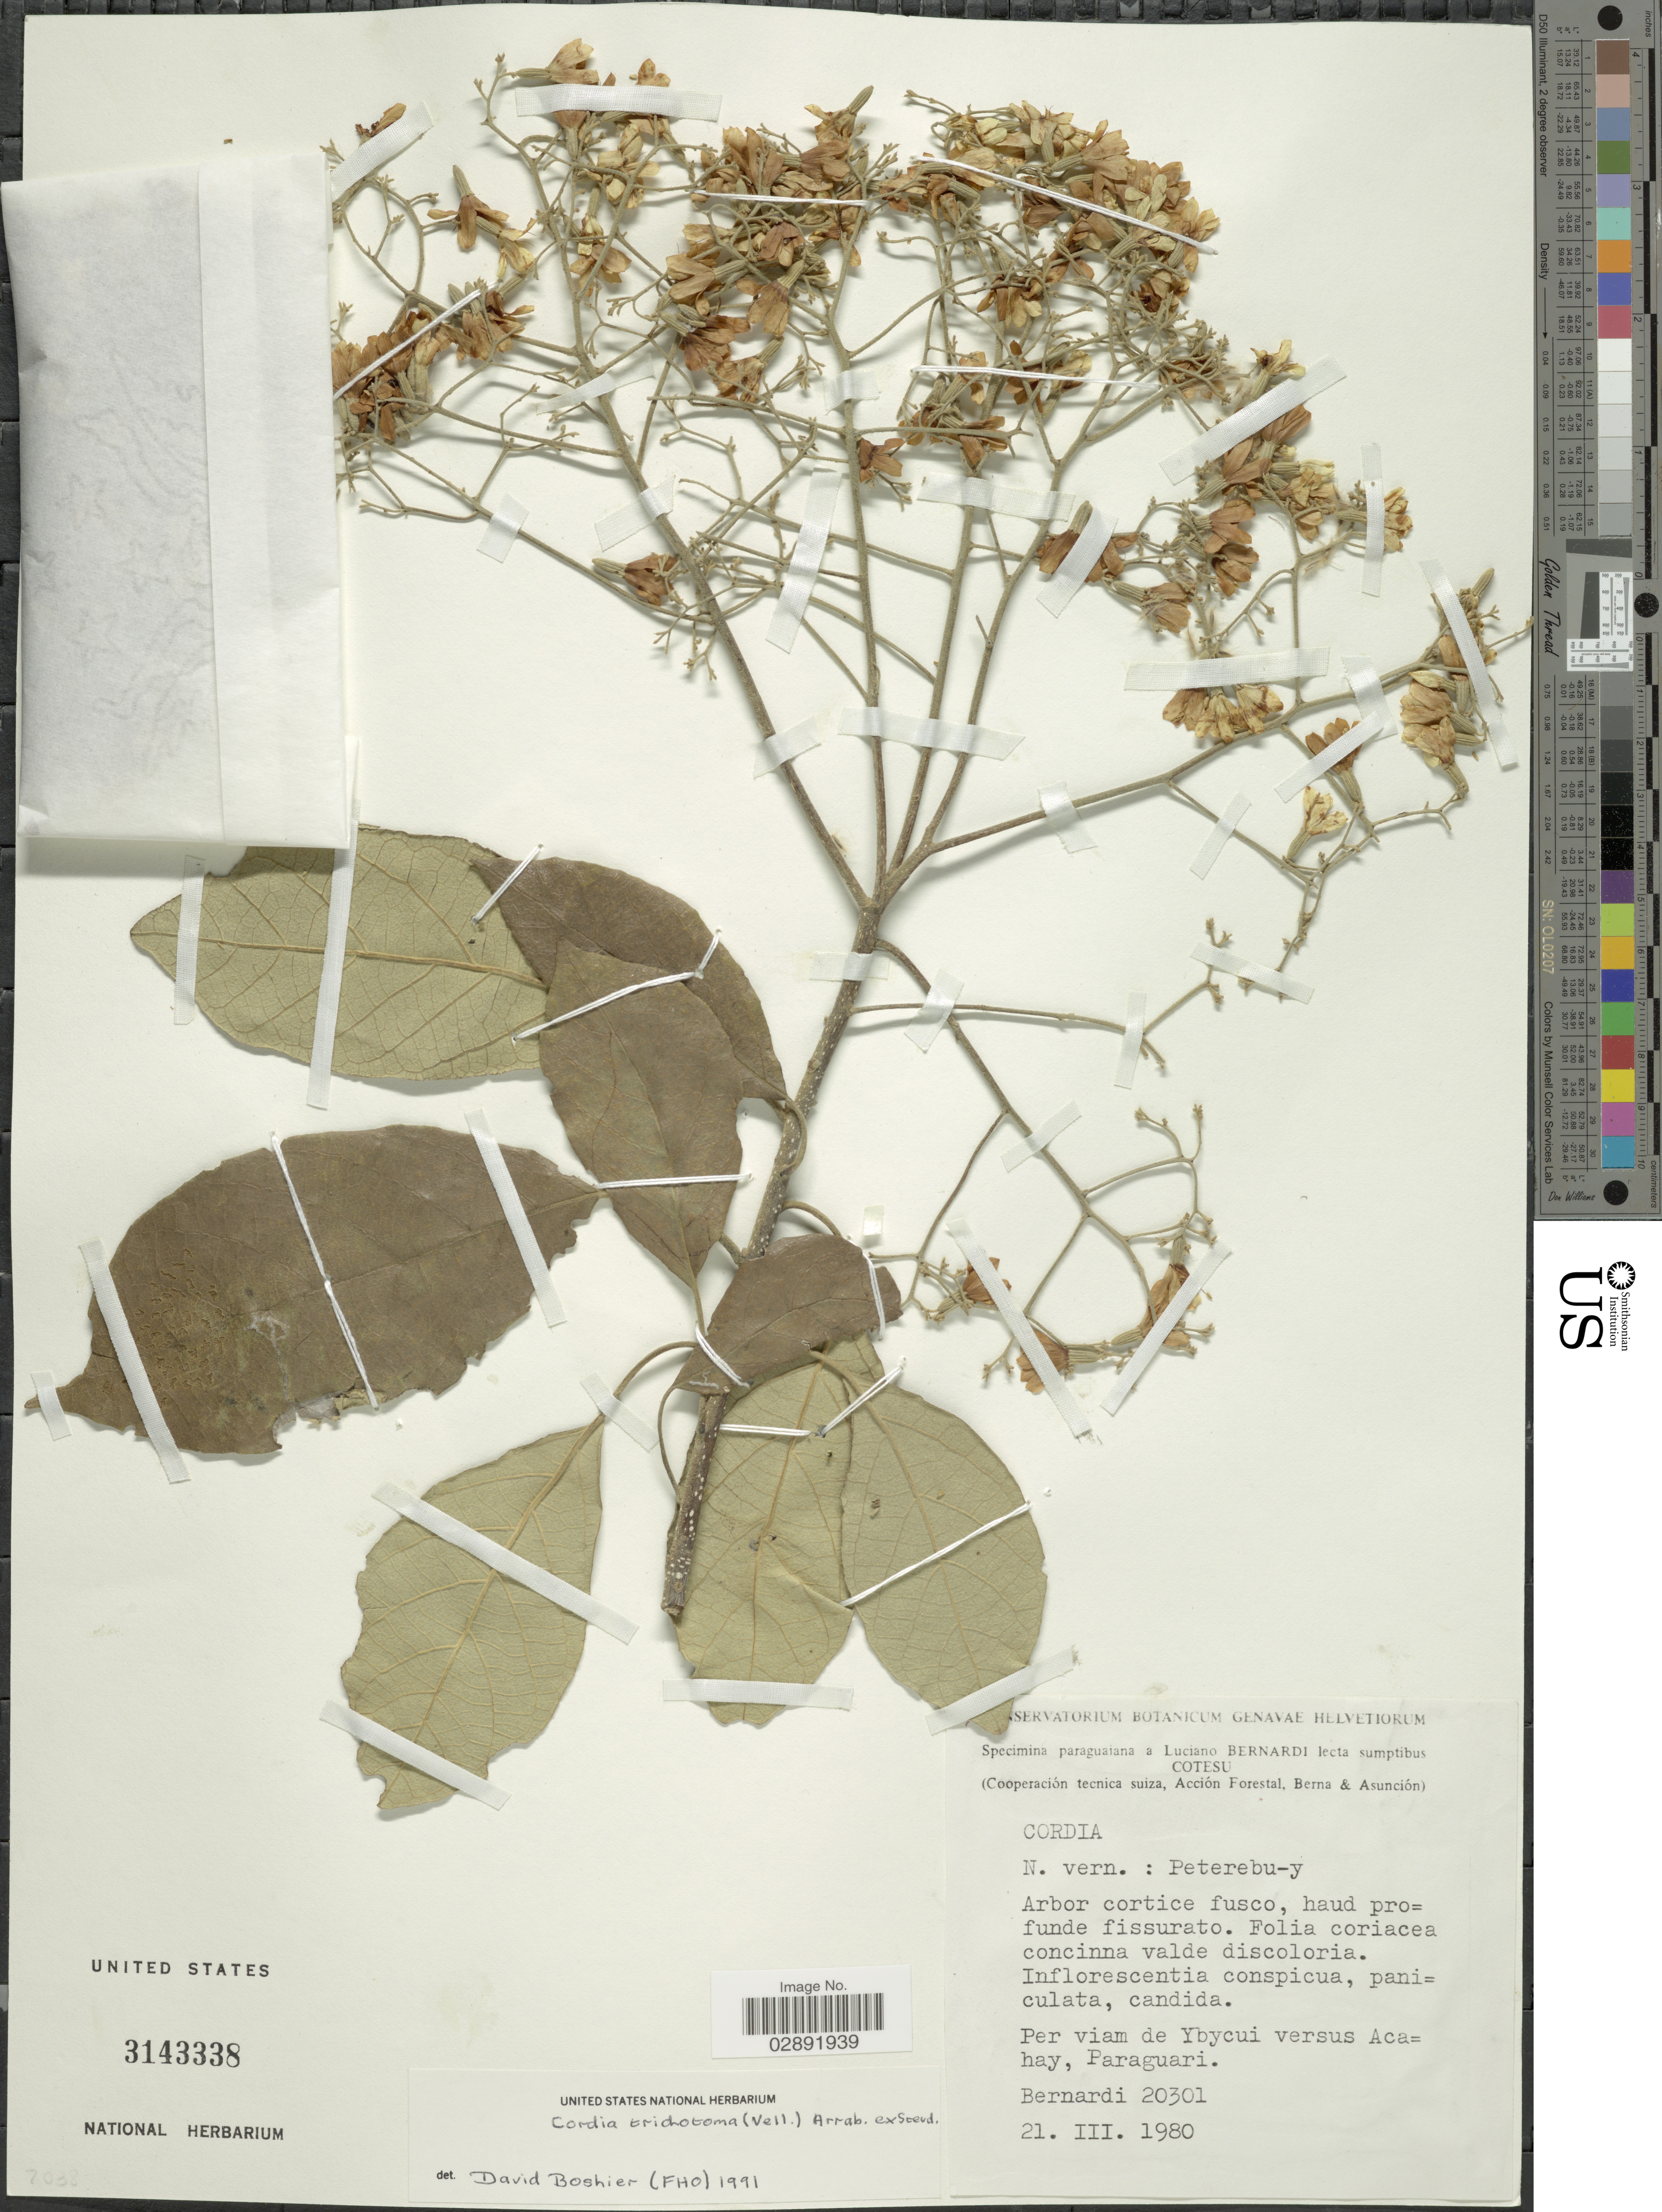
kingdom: Plantae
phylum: Tracheophyta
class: Magnoliopsida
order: Boraginales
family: Cordiaceae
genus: Cordia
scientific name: Cordia trichotoma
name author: (Vell.) Arráb. ex Steud.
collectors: L. Bernardi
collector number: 20301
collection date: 1980-03-21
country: Paraguay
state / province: Paraguari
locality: Per viam de Ybycui versus Acahay.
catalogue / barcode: US 3143338